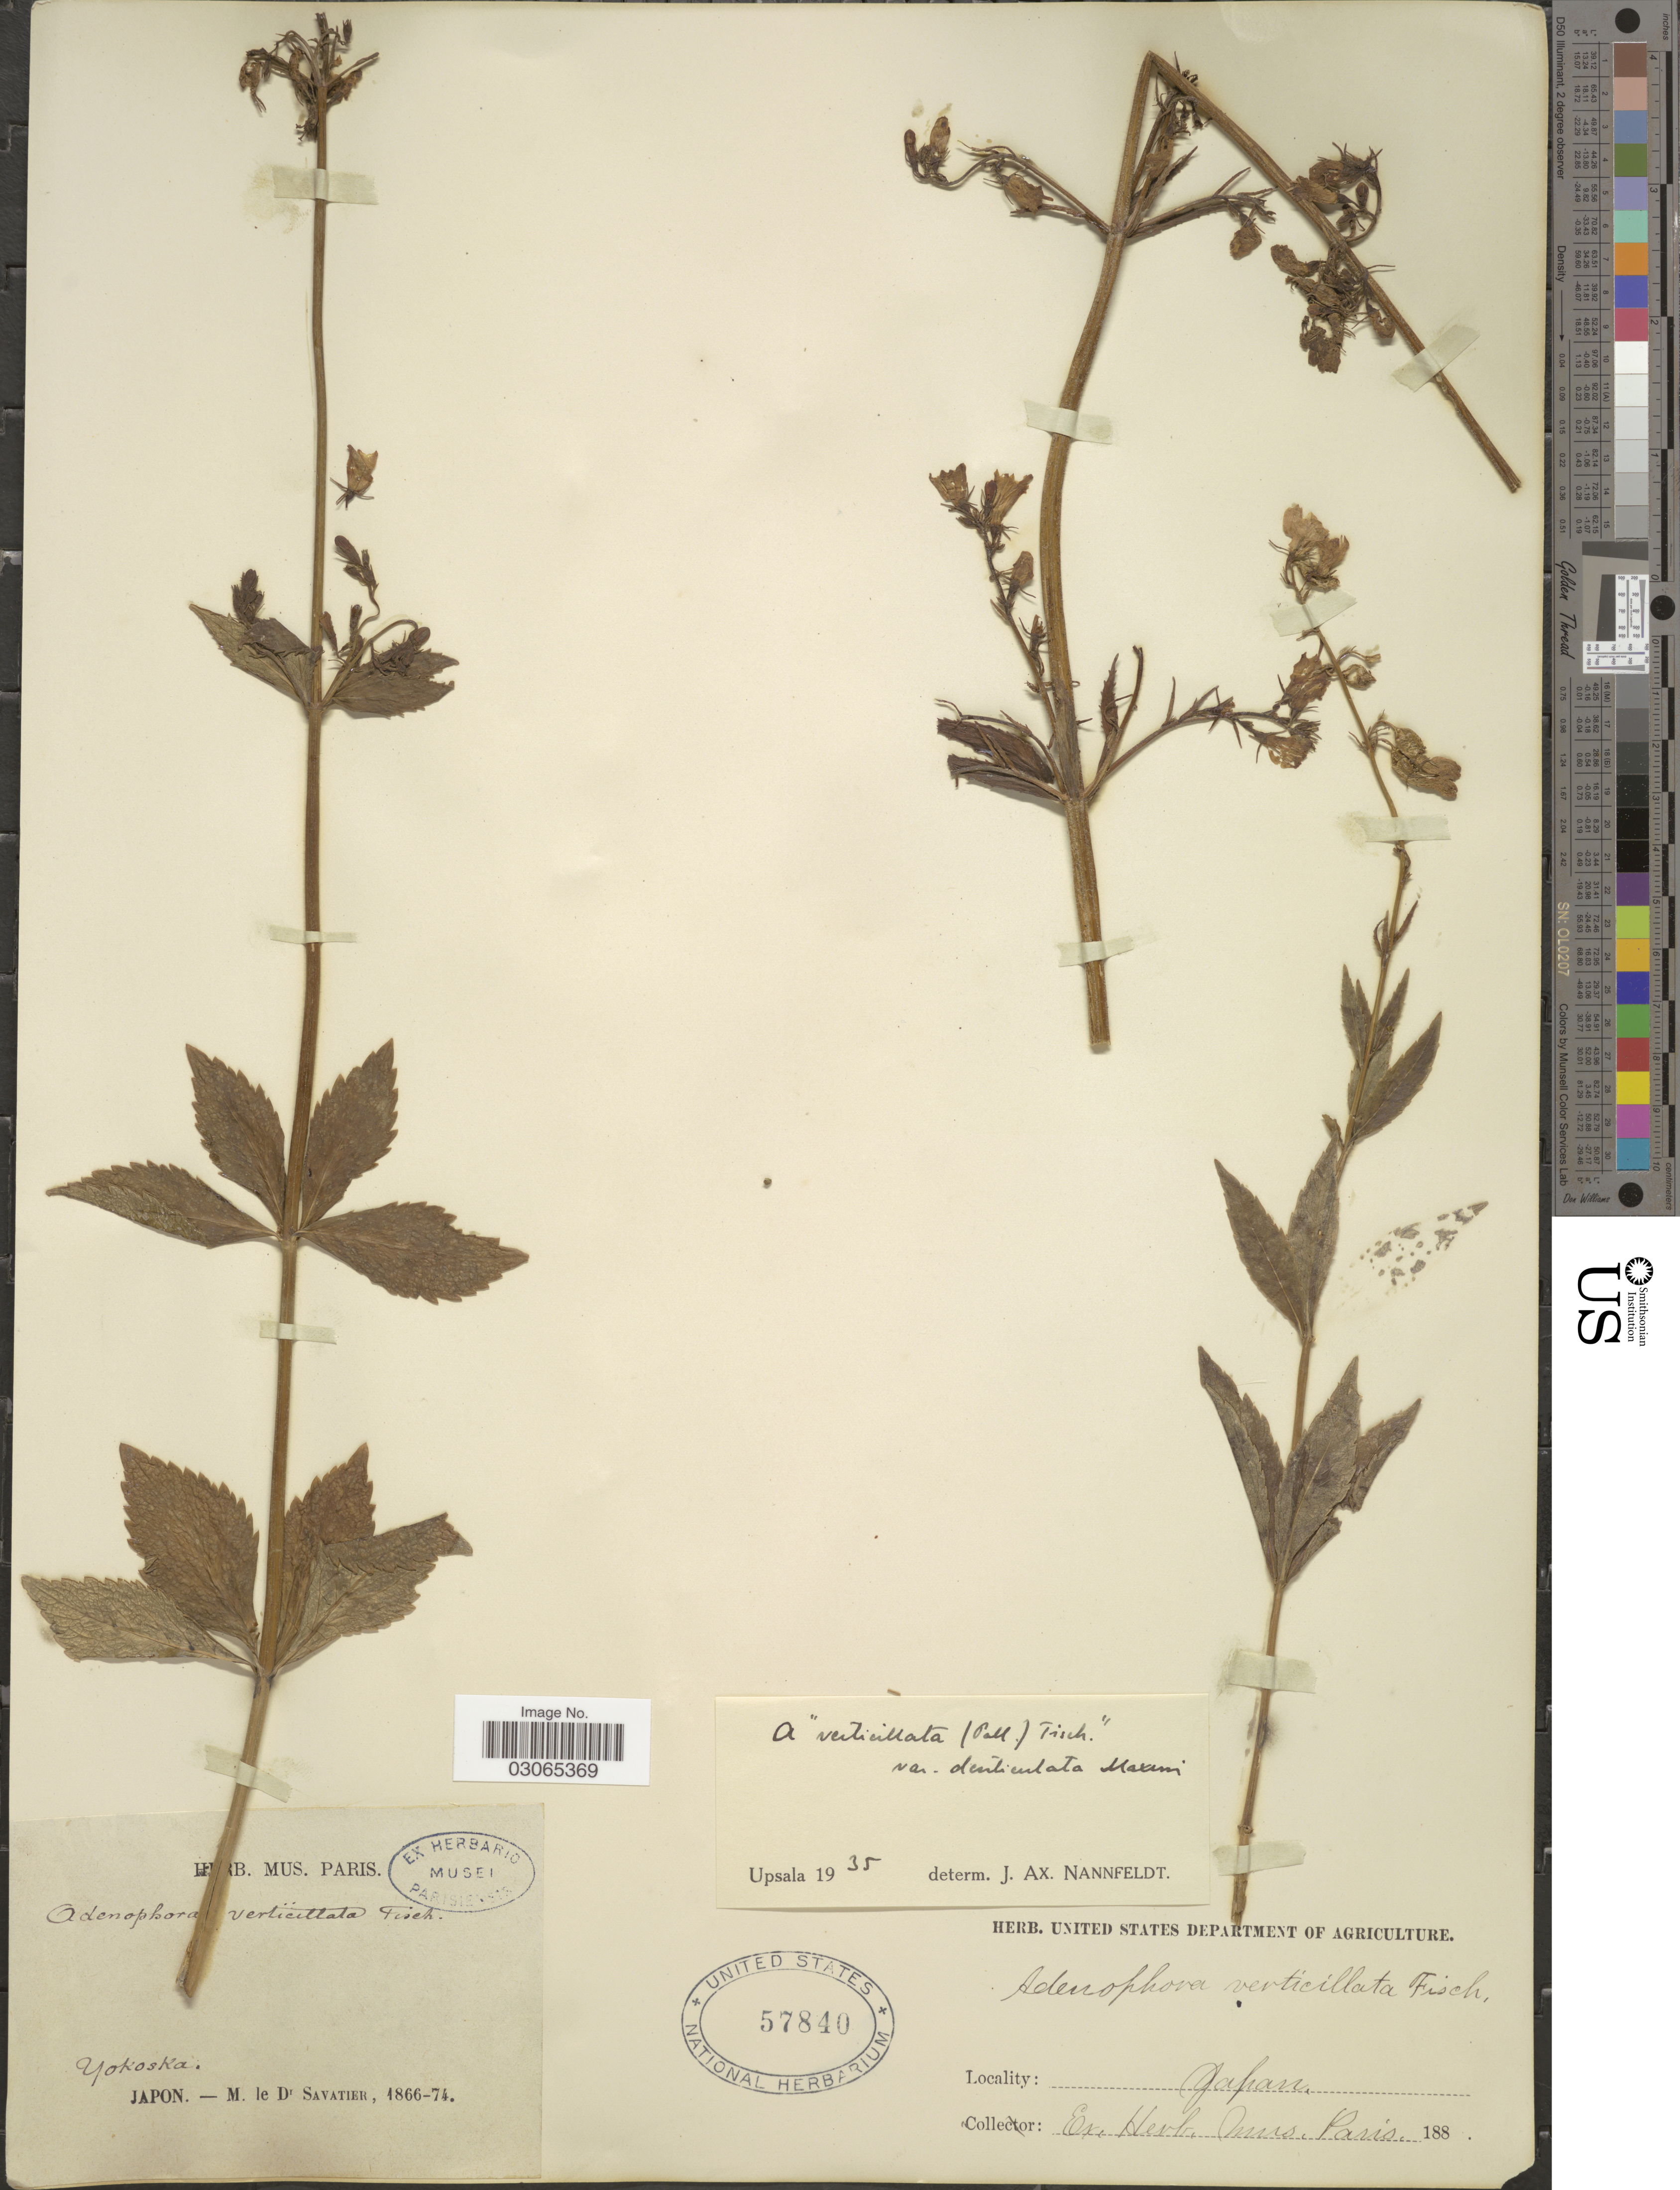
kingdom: Plantae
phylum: Tracheophyta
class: Magnoliopsida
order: Asterales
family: Campanulaceae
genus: Adenophora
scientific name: Adenophora verticillata var. denticulata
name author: Korsh.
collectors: M. Savatier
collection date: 1866/1874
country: Japan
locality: Yokoska.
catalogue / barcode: US 57840